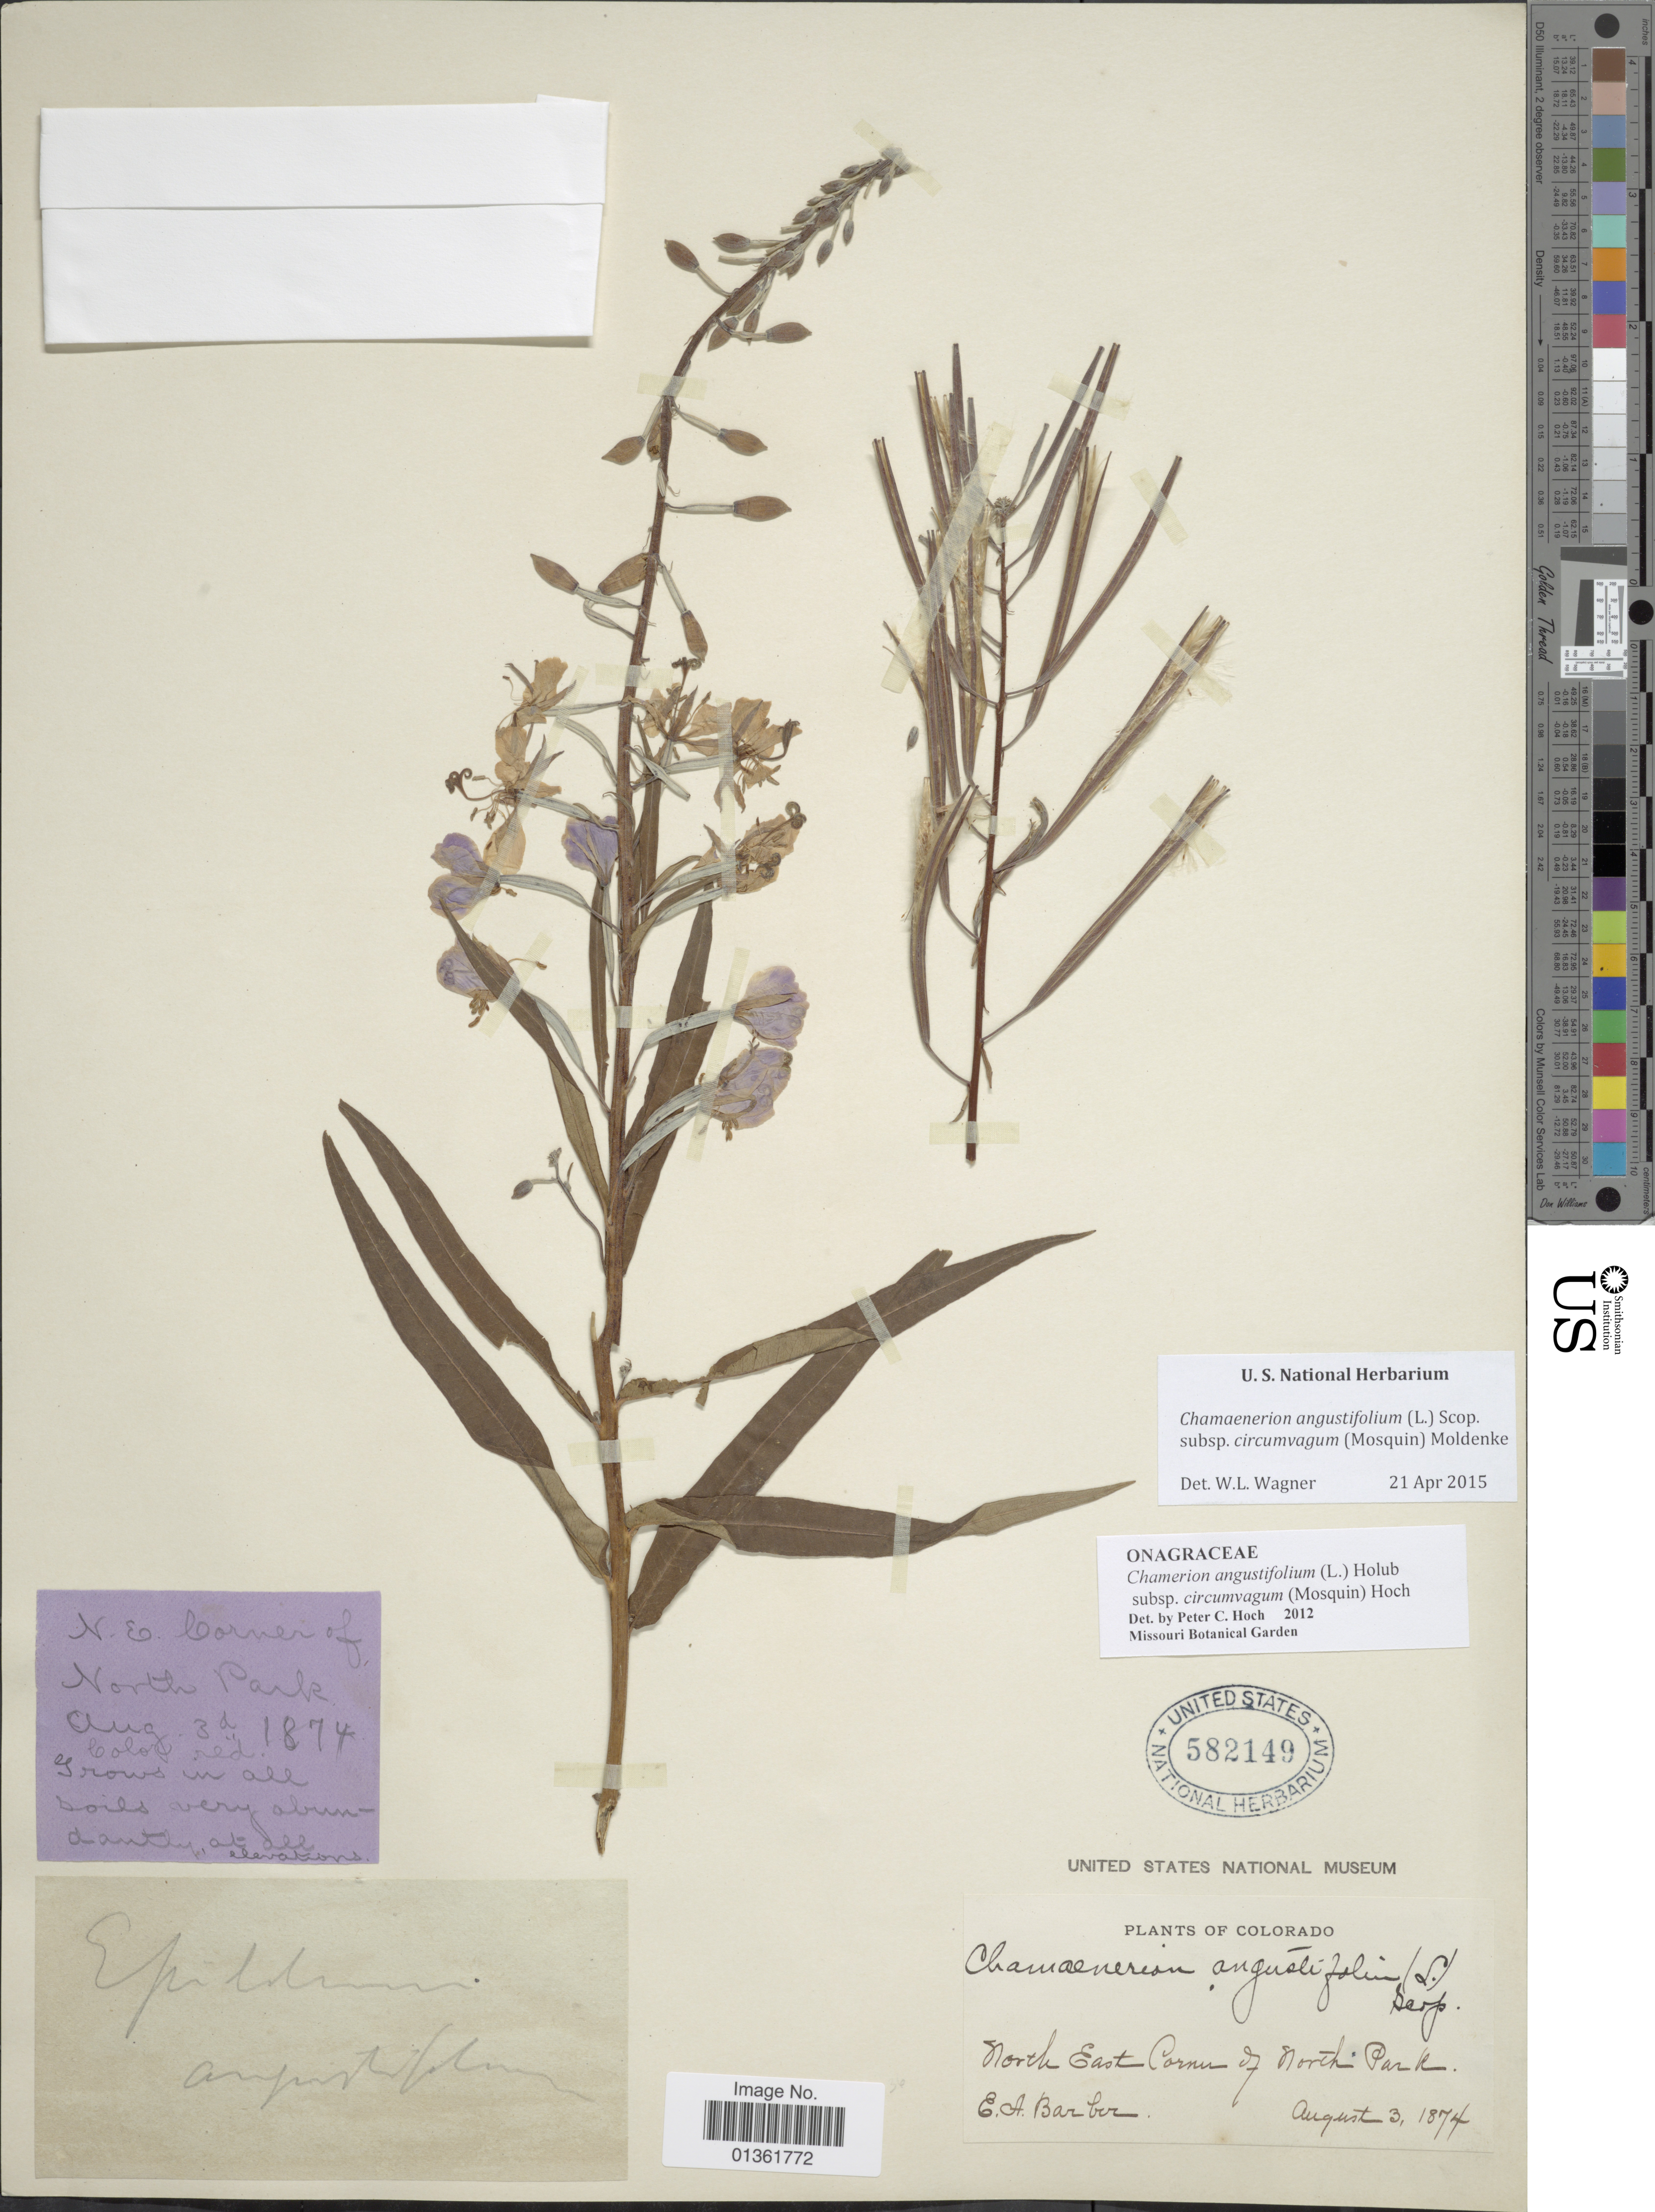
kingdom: Plantae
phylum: Tracheophyta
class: Magnoliopsida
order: Myrtales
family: Onagraceae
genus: Chamaenerion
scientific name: Chamaenerion angustifolium subsp. circumvagum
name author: (Mosquin) Moldenke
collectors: E. Barber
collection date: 1874-08-03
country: United States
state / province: Colorado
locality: North East Corner of North Park.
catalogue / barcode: US 582149